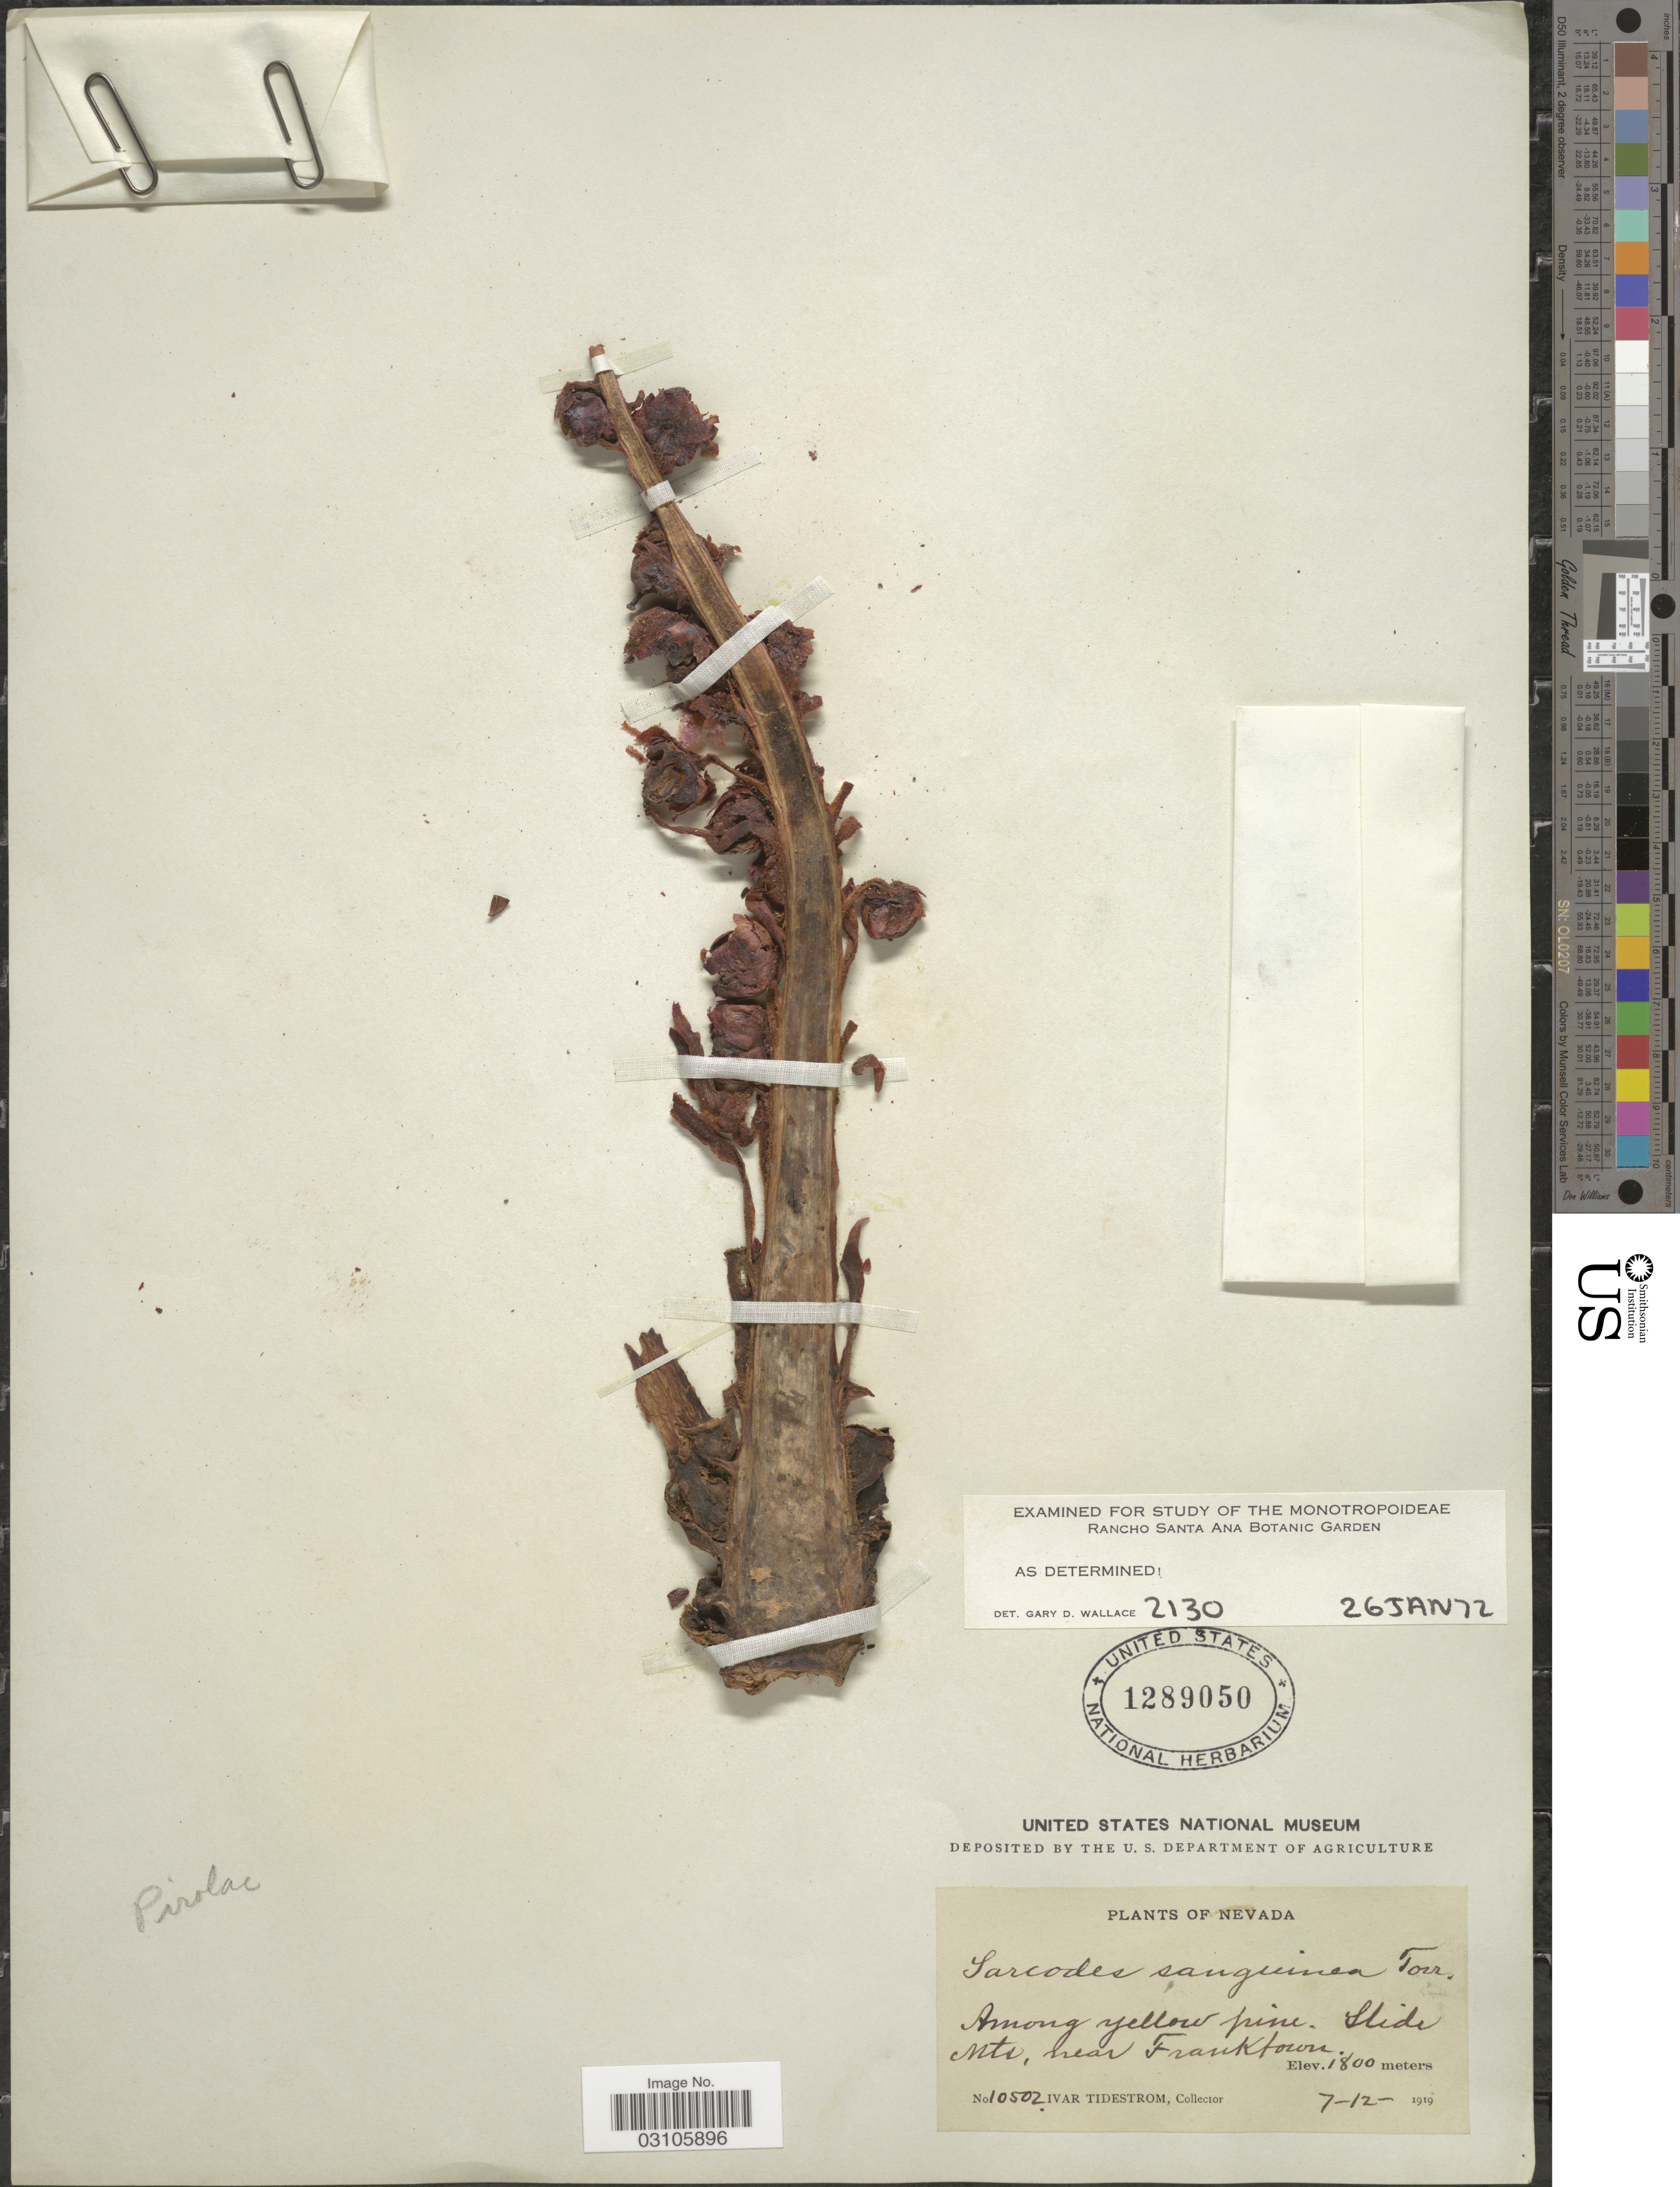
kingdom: Plantae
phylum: Tracheophyta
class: Magnoliopsida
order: Ericales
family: Ericaceae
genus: Sarcodes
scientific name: Sarcodes sanguinea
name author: Torr.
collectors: I. F. Tidestrom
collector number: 10502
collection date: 1919-07-12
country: United States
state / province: Nevada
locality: Slide Mts, near Franktown.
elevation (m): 1800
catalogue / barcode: US 1289050